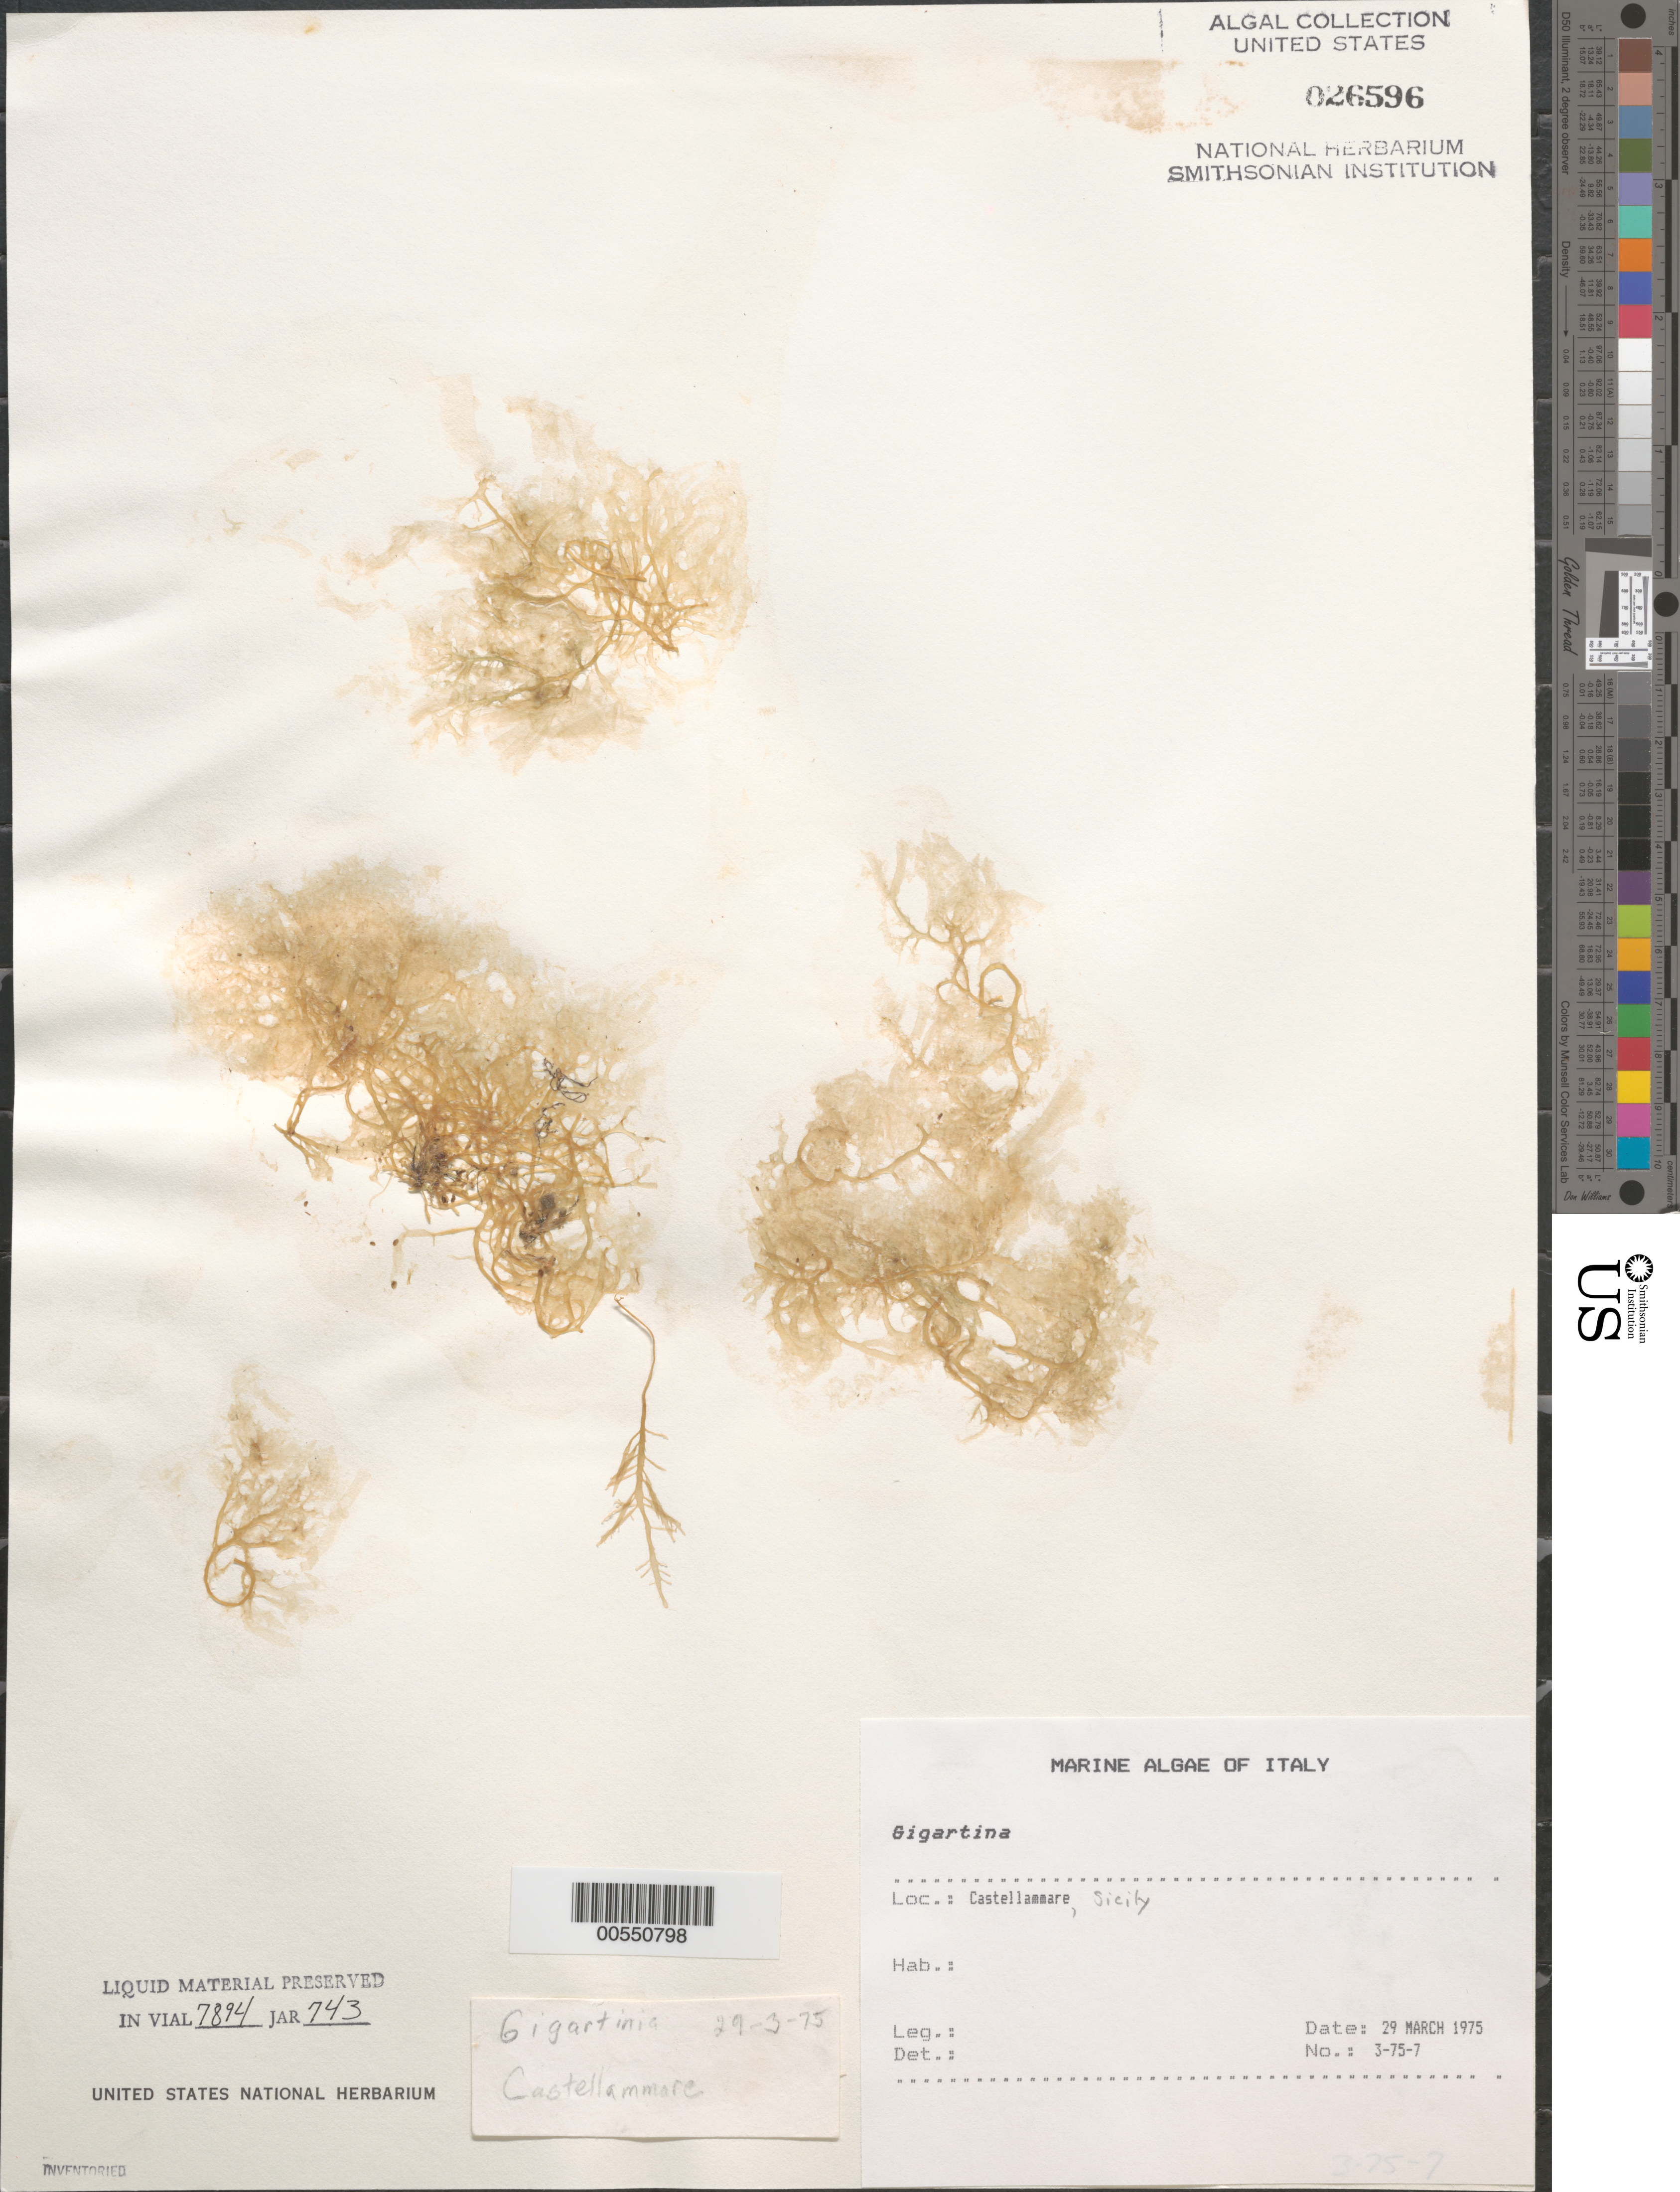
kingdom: Plantae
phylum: Rhodophyta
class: Florideophyceae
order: Gigartinales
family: Gigartinaceae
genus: Gigartina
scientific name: Gigartina sp.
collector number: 3-75-7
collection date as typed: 29 Mar 1975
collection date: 1975-03-29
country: Italy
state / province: Siciliana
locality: Castellammare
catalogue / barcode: US 26596